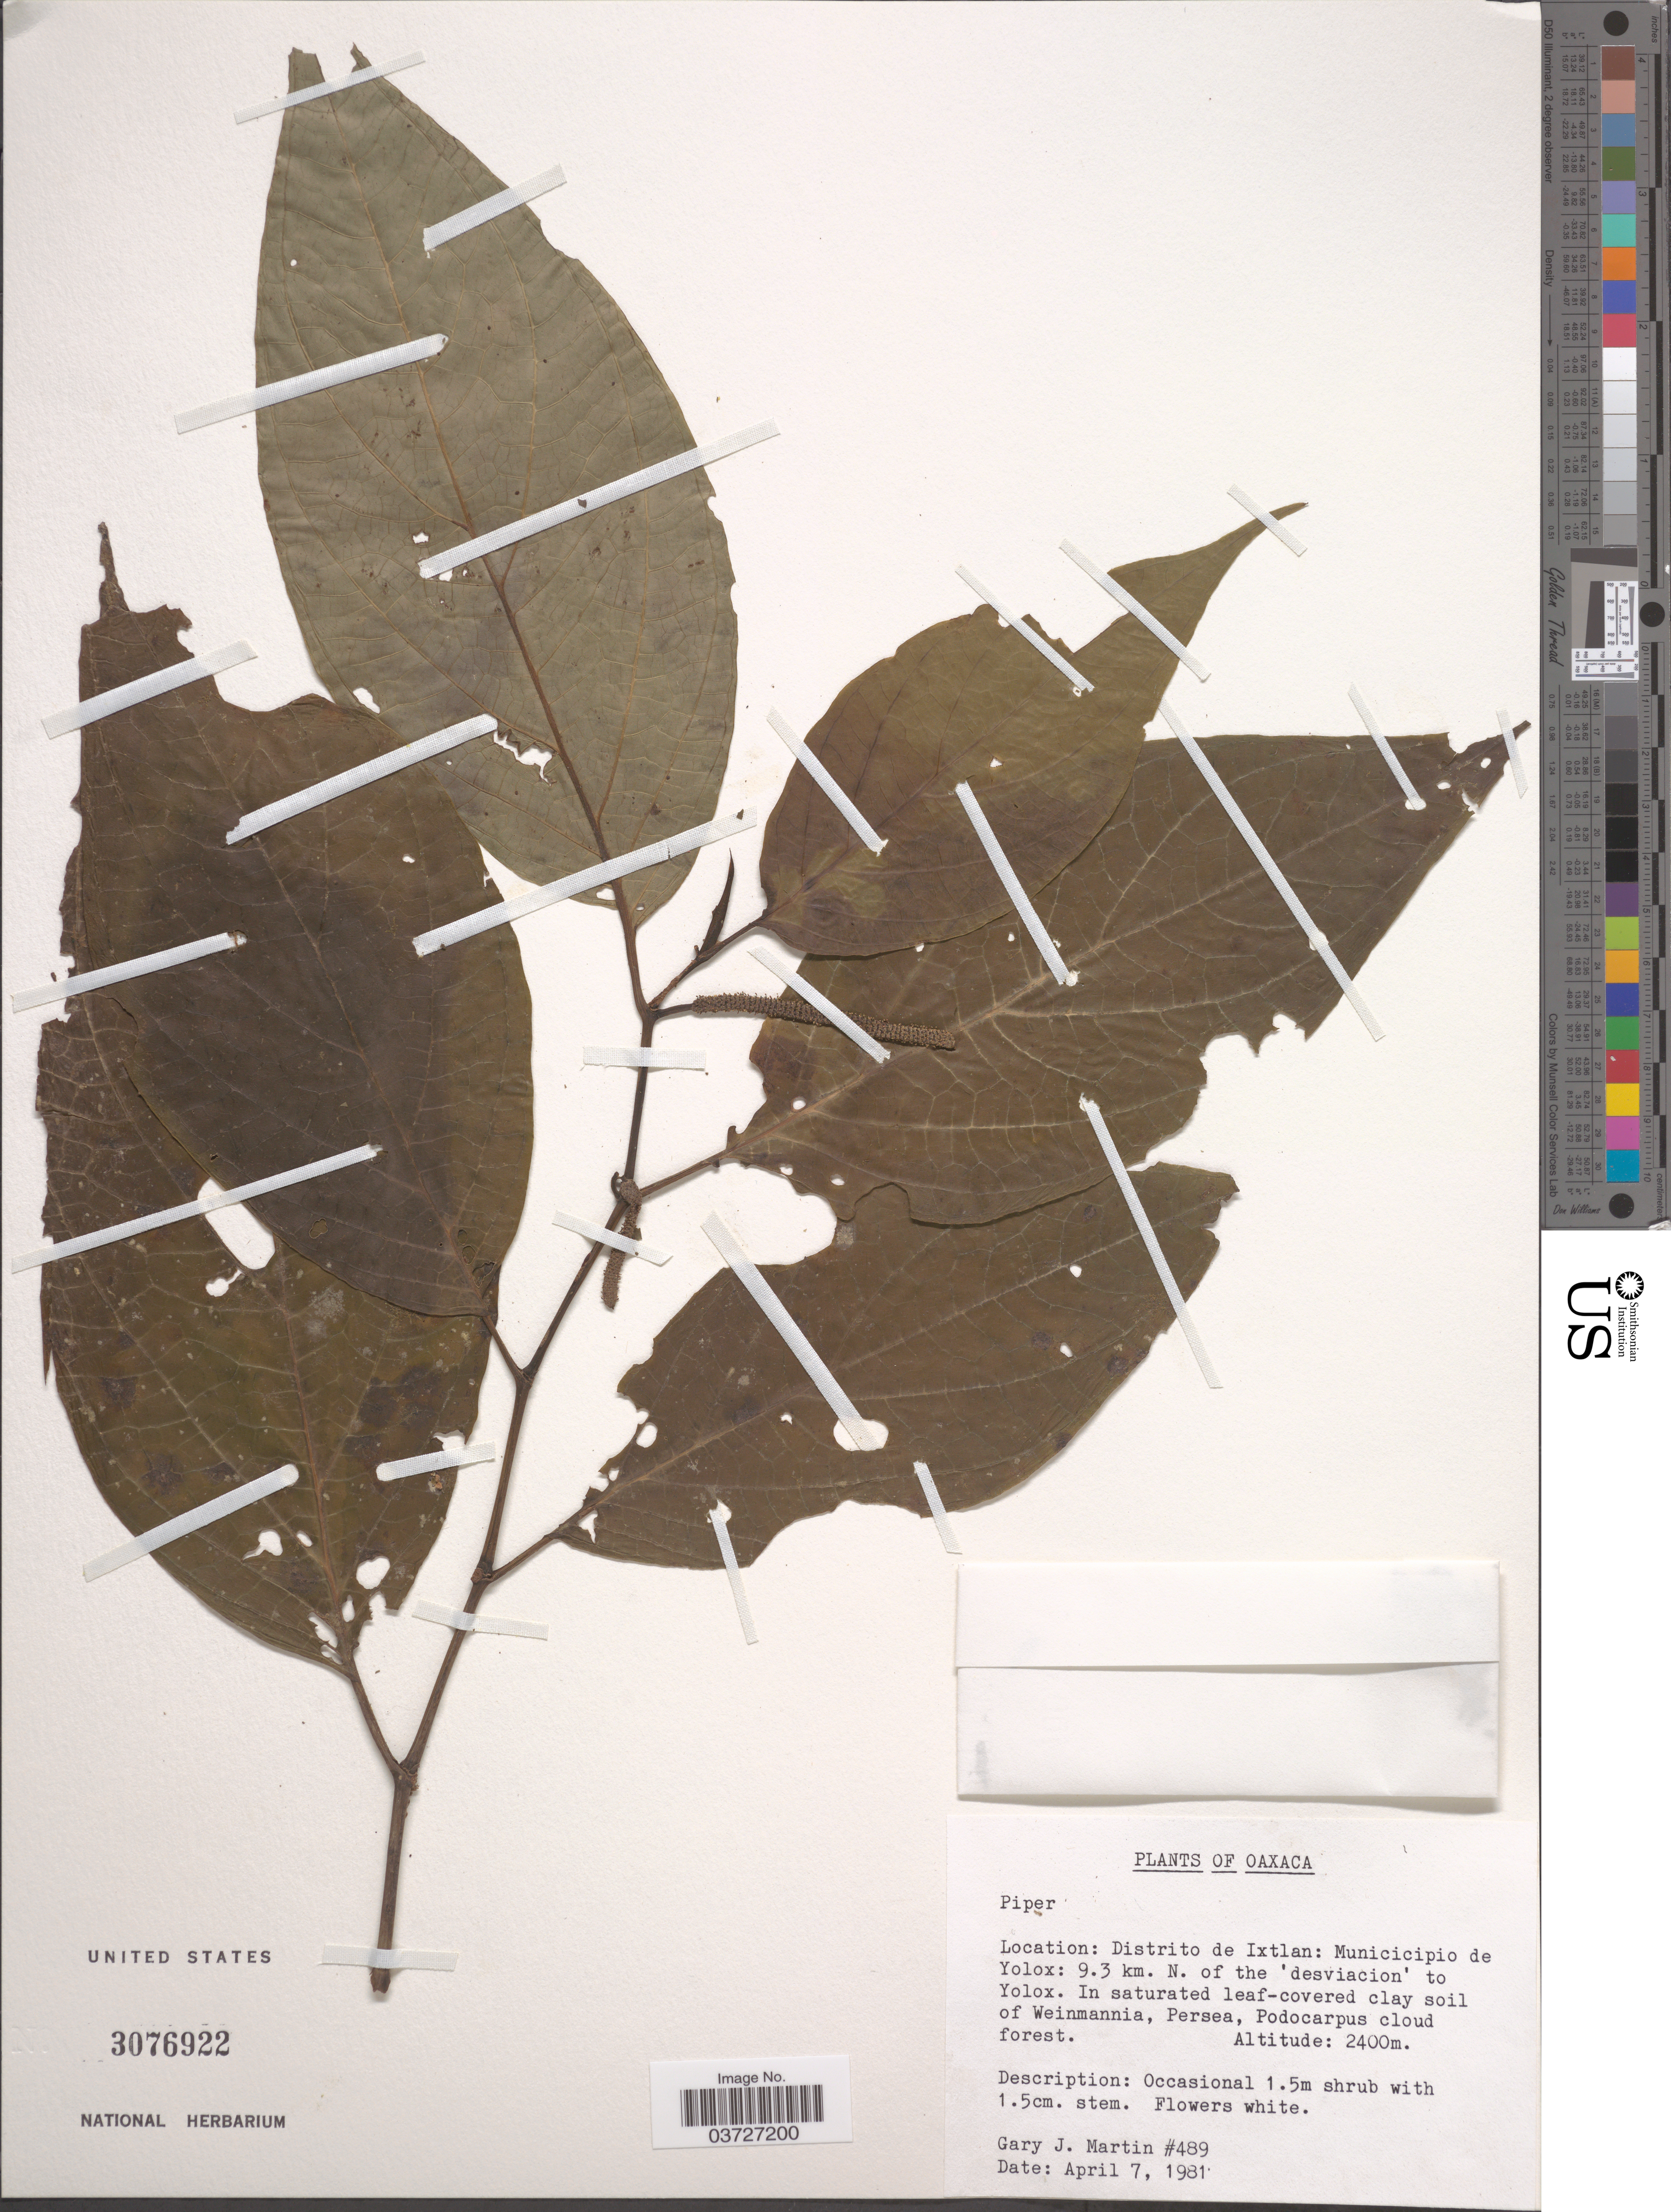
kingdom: Plantae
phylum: Tracheophyta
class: Magnoliopsida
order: Piperales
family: Piperaceae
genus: Piper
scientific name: Piper sp.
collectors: G. J. Martin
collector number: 489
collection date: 1981-04-07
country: Mexico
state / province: Oaxaca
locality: Distrito de Ixtlan: Municipio de Yolox: 9.3 km. N. of the 'desviacion' to Yolox.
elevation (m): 2400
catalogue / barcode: US 3076922